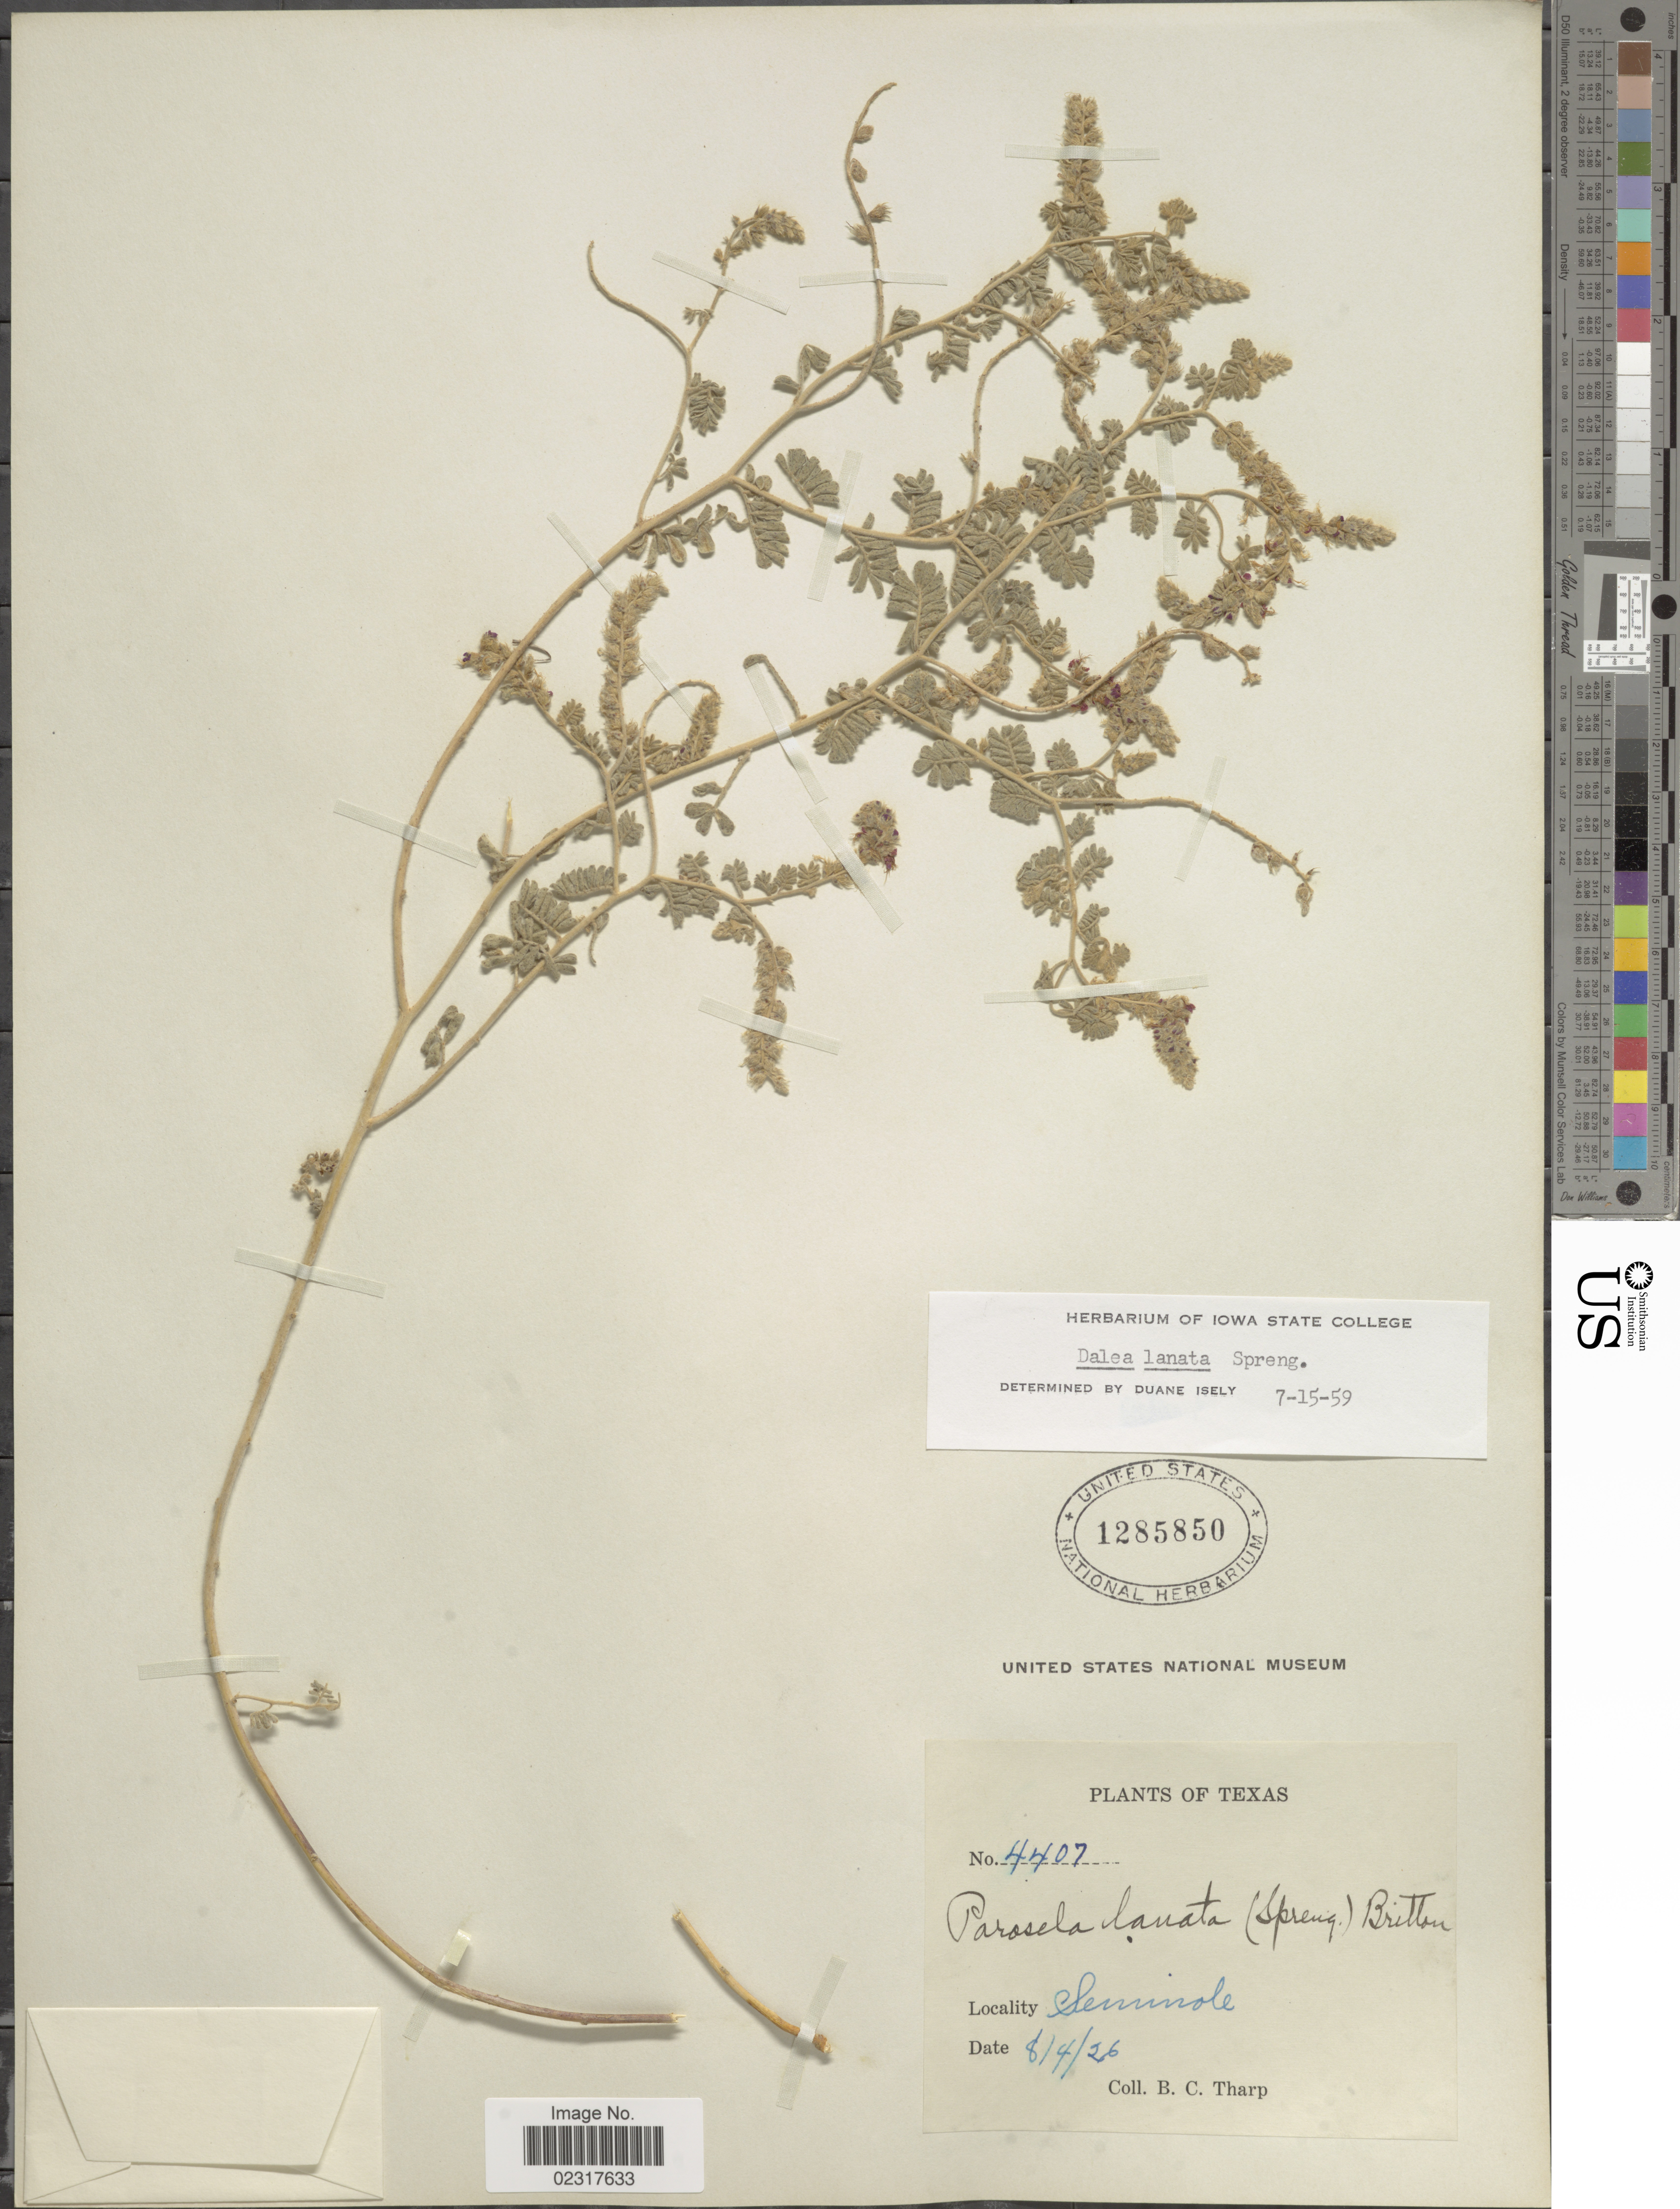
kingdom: Plantae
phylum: Tracheophyta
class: Magnoliopsida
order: Fabales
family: Fabaceae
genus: Dalea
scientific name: Dalea lanata var. lanata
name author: Spreng.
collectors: B. C. Tharp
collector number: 4407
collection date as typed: Transcribed d/m/y: 4/8/26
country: United States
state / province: Texas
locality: Seminole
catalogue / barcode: US 1285850